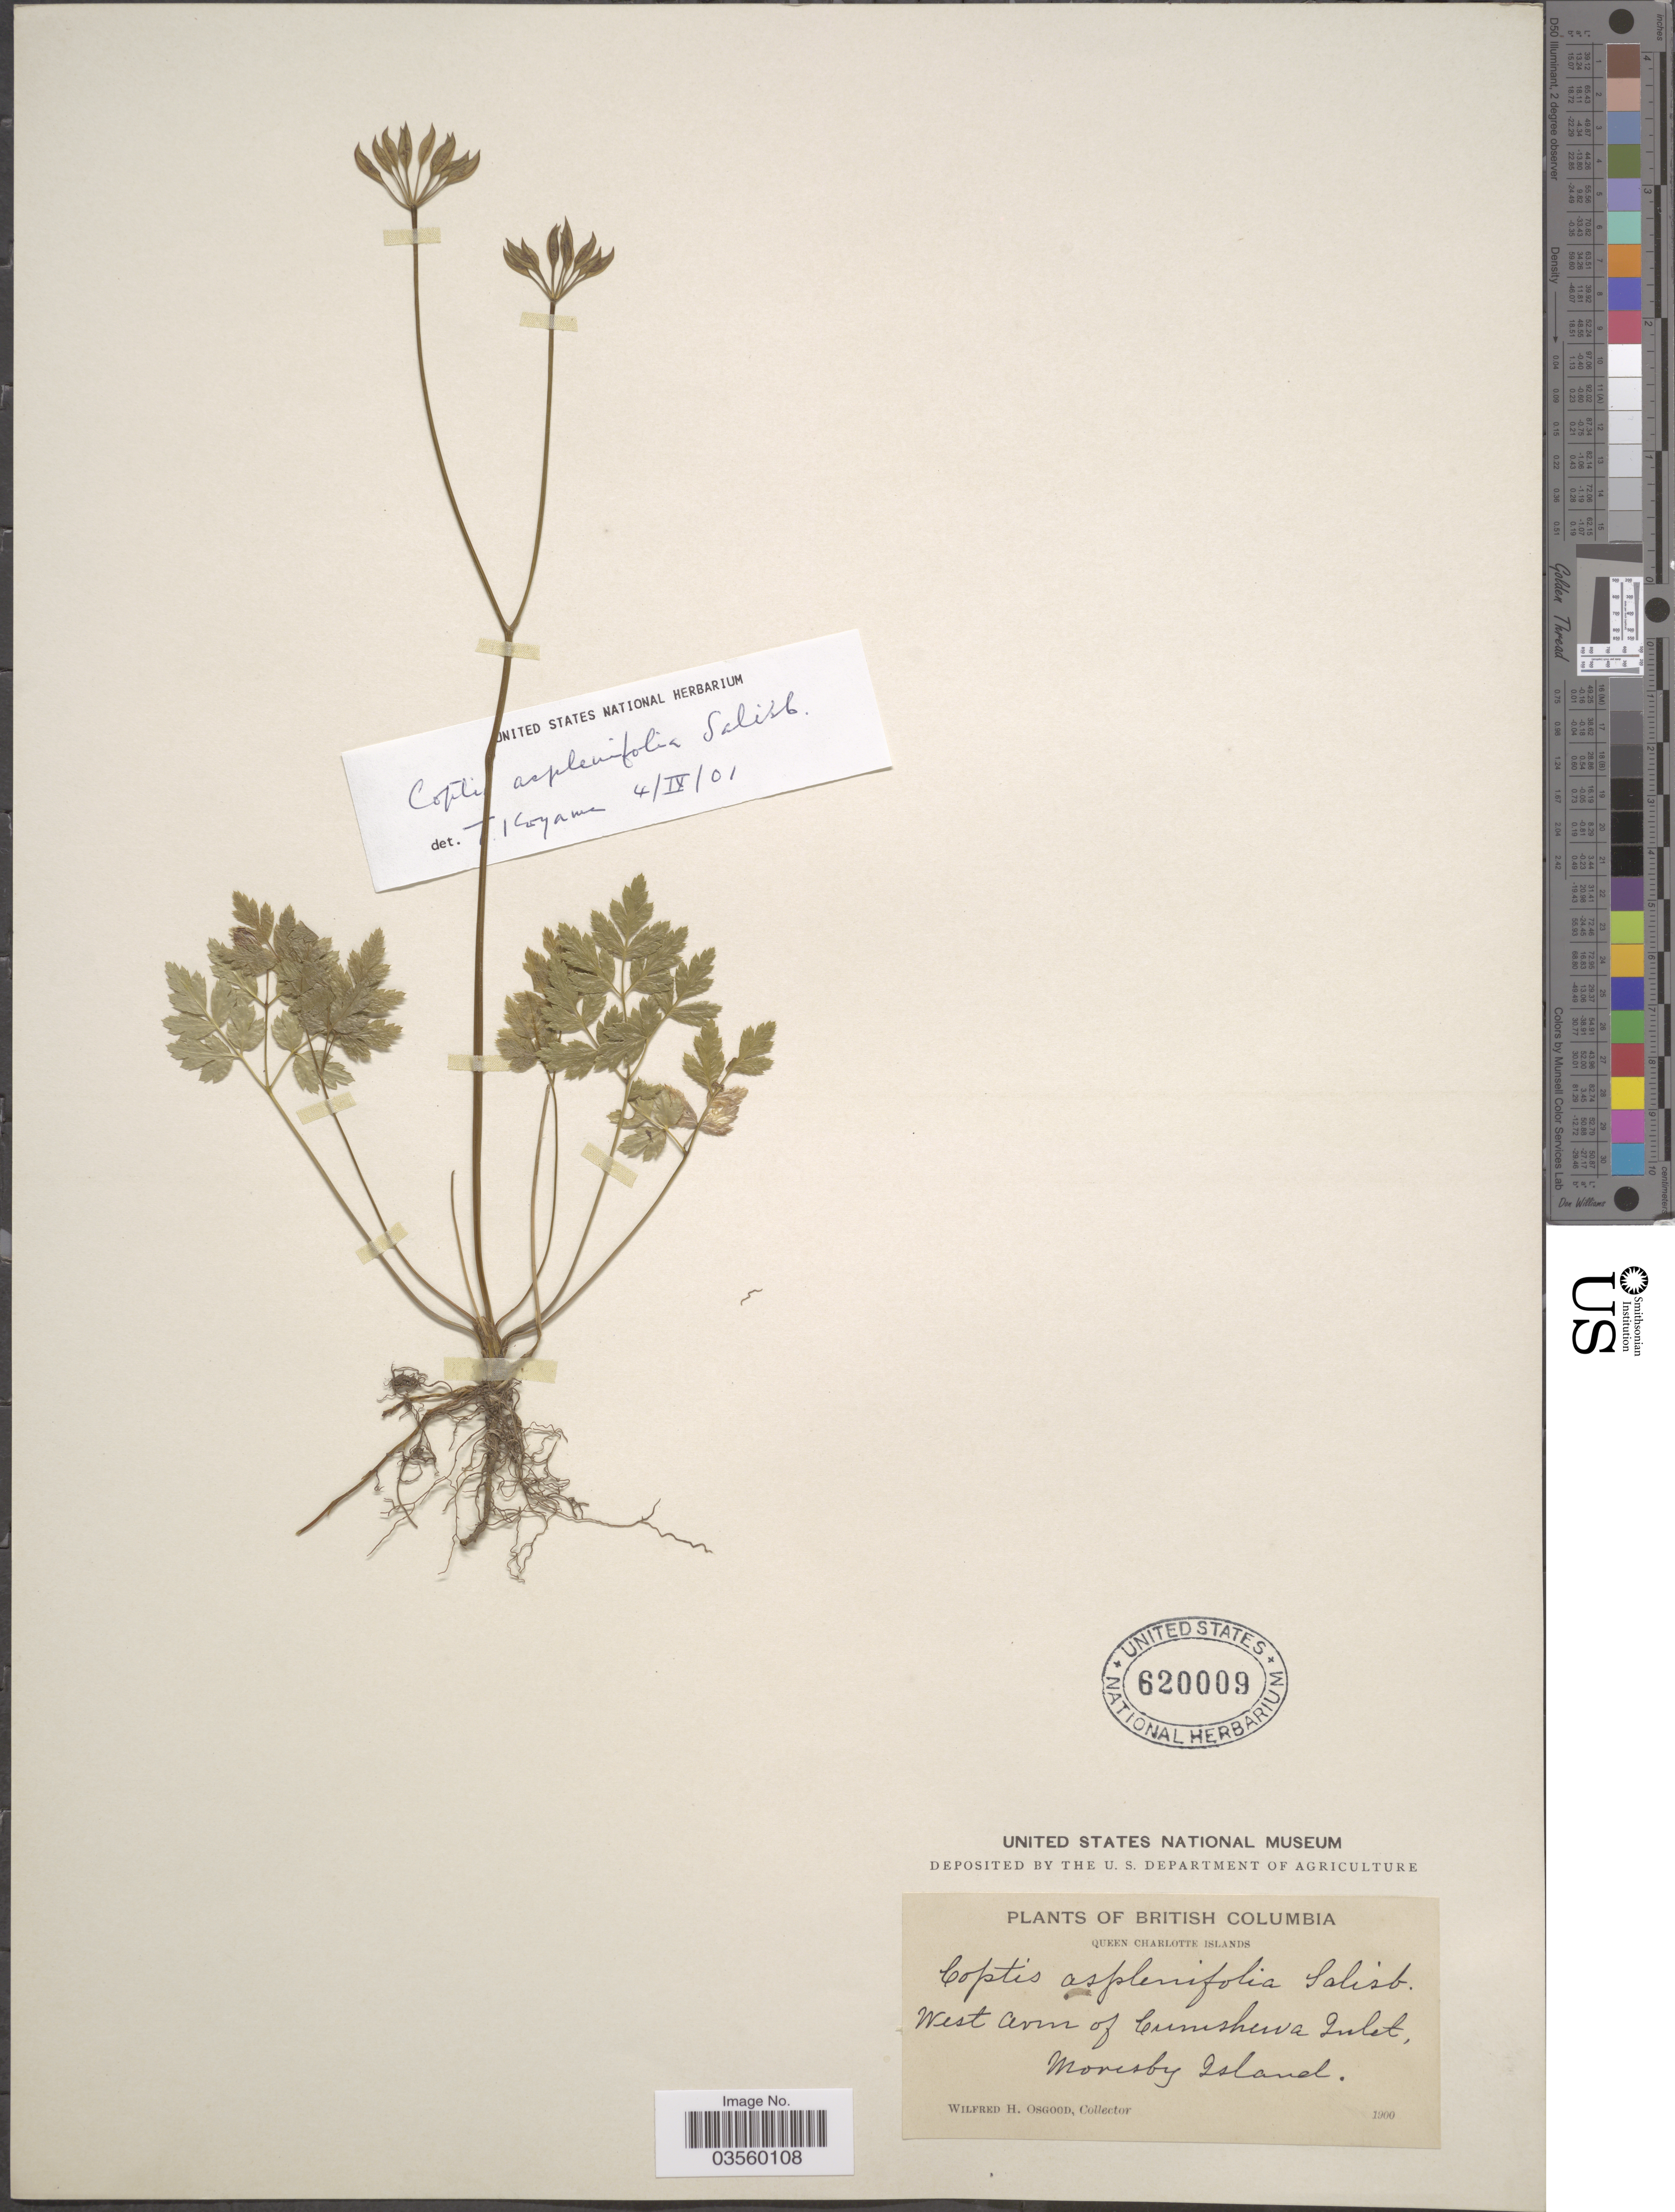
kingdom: Plantae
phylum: Tracheophyta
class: Magnoliopsida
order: Ranunculales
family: Ranunculaceae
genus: Coptis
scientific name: Coptis laciniata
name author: A. Gray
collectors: W. Osgood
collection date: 1900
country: Canada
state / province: British Columbia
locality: Queen Charlotte Islands. West Arm of Cumshewa Inlet, Moresby Island.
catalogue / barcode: US 620009